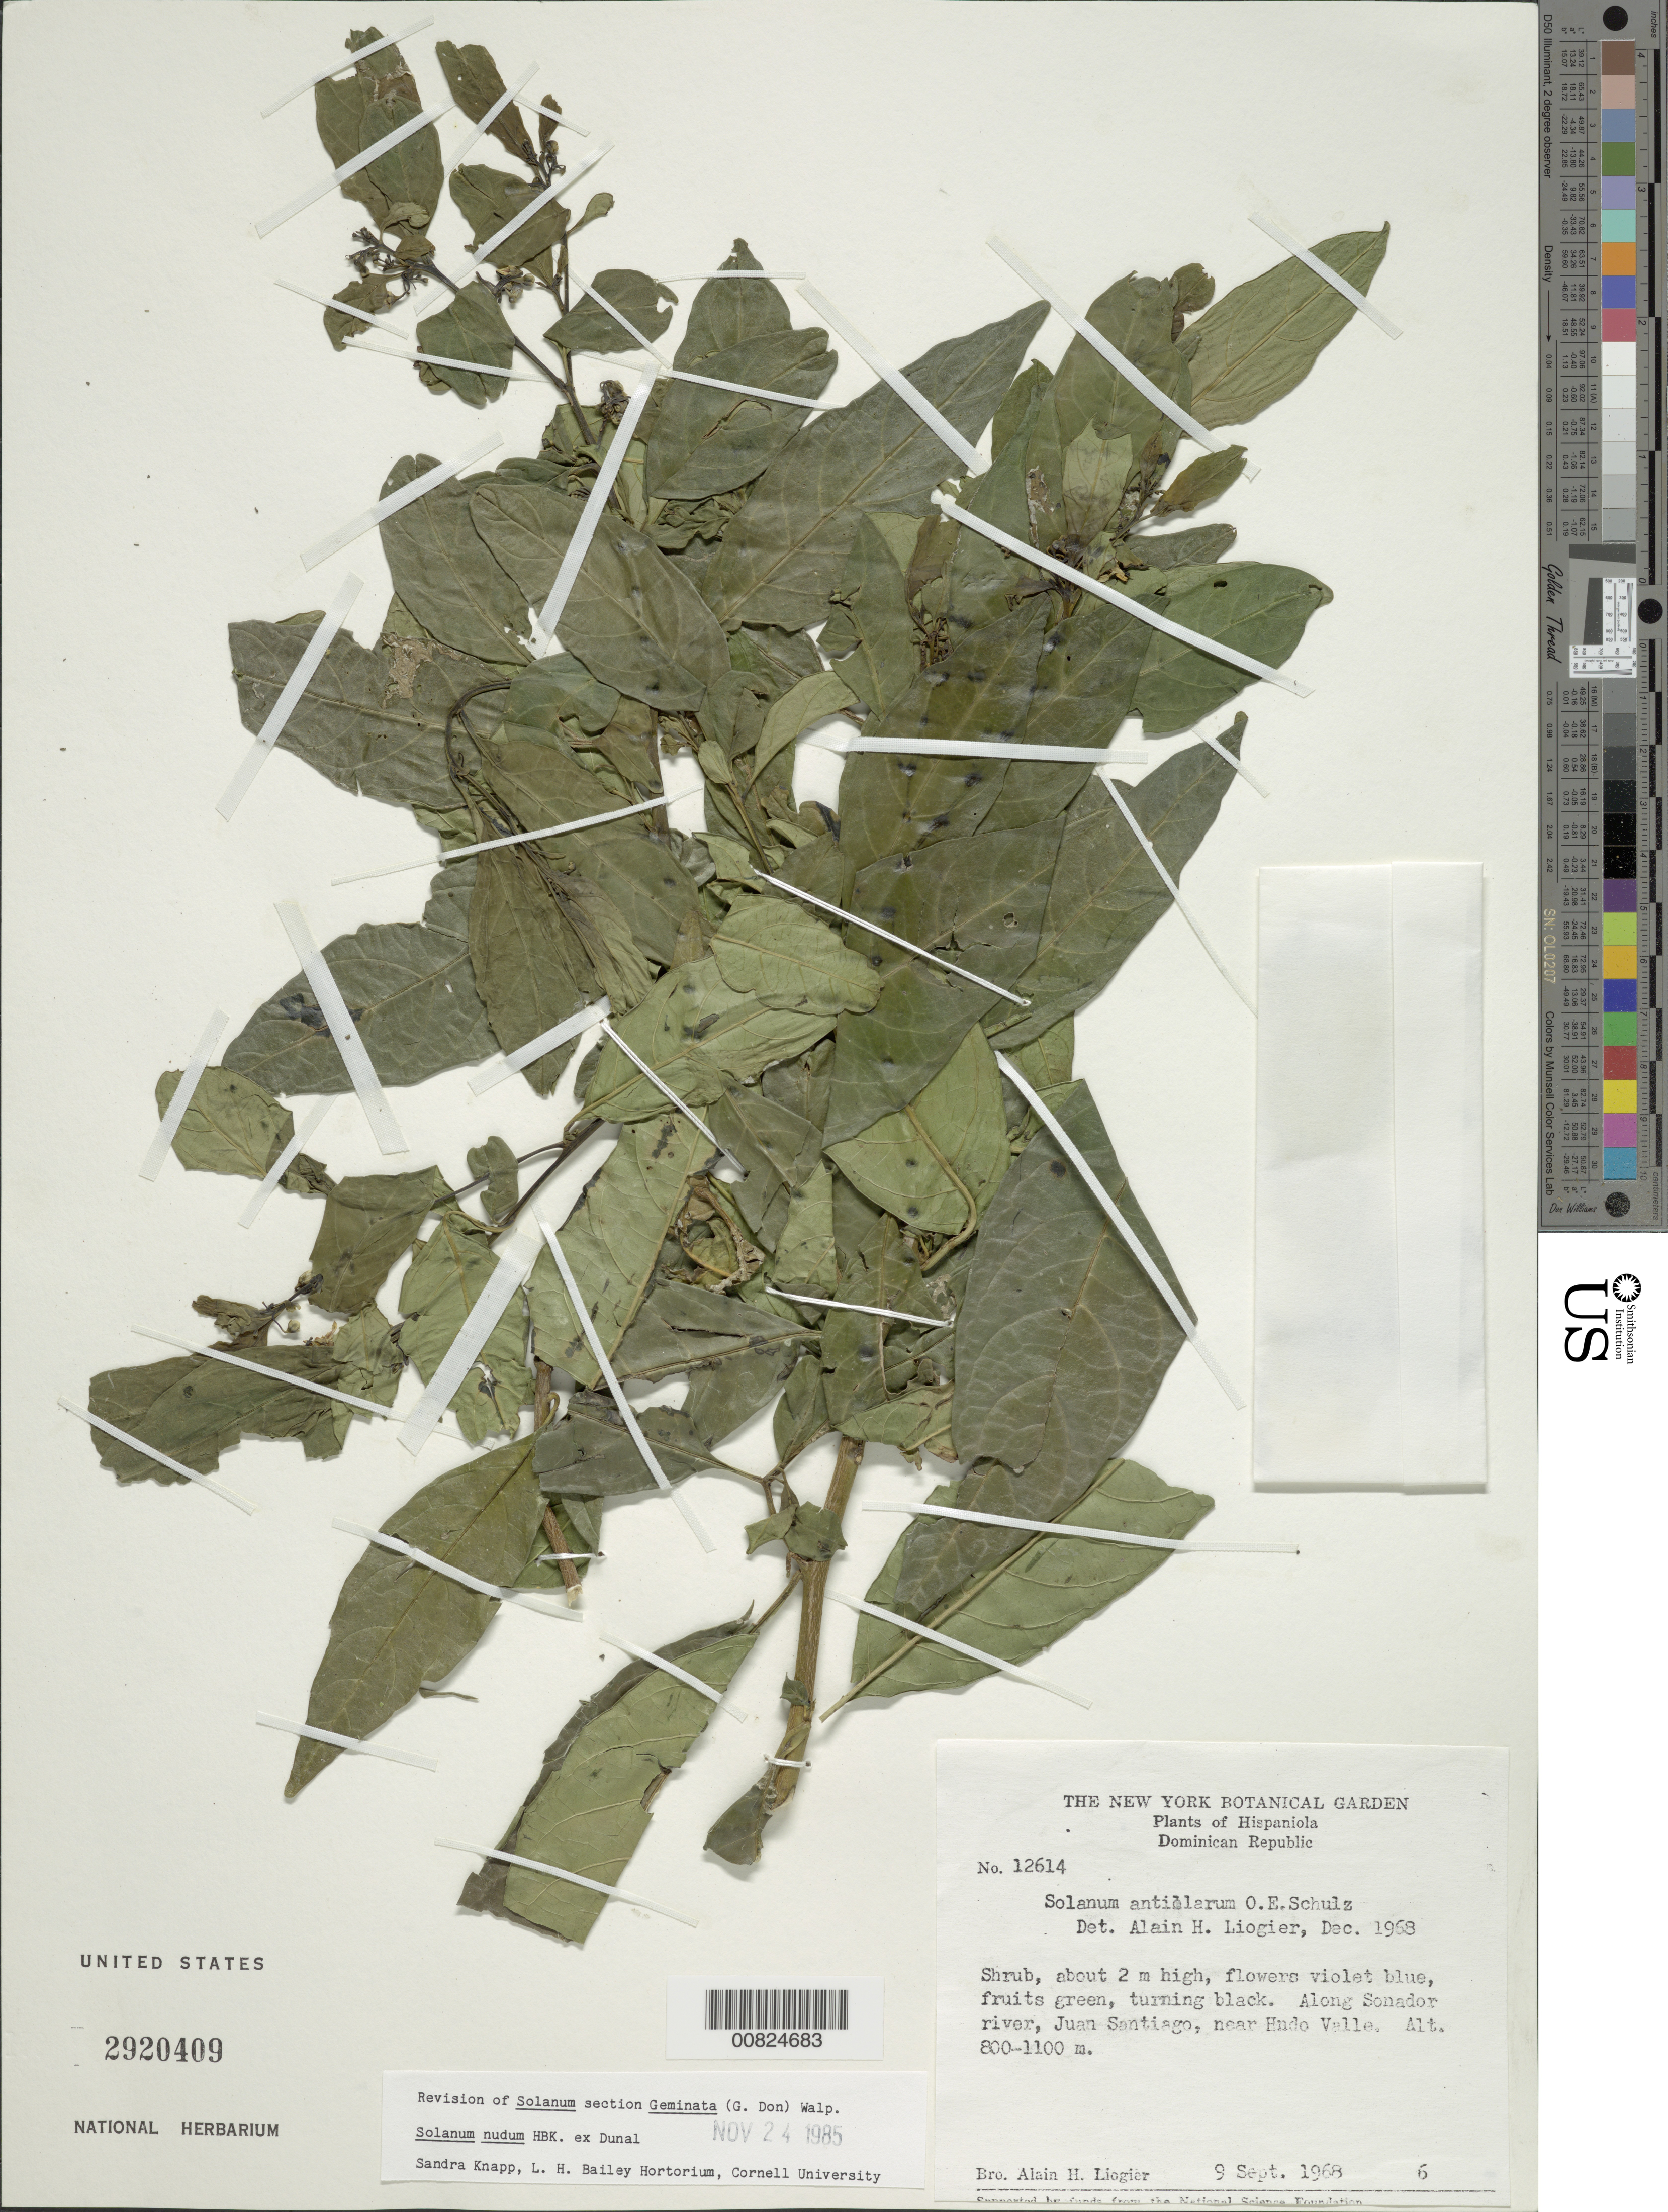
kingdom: Plantae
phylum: Tracheophyta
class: Magnoliopsida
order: Solanales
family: Solanaceae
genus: Solanum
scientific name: Solanum nudum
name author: Dunal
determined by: Knapp, S. D.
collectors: A. H. Liogier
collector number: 12614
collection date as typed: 09 Sep 1968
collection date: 1968-09-09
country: Dominican Republic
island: Hispaniola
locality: Along Sonador river, Juan Santiago, near Hondo valle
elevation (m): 800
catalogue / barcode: US 2920409